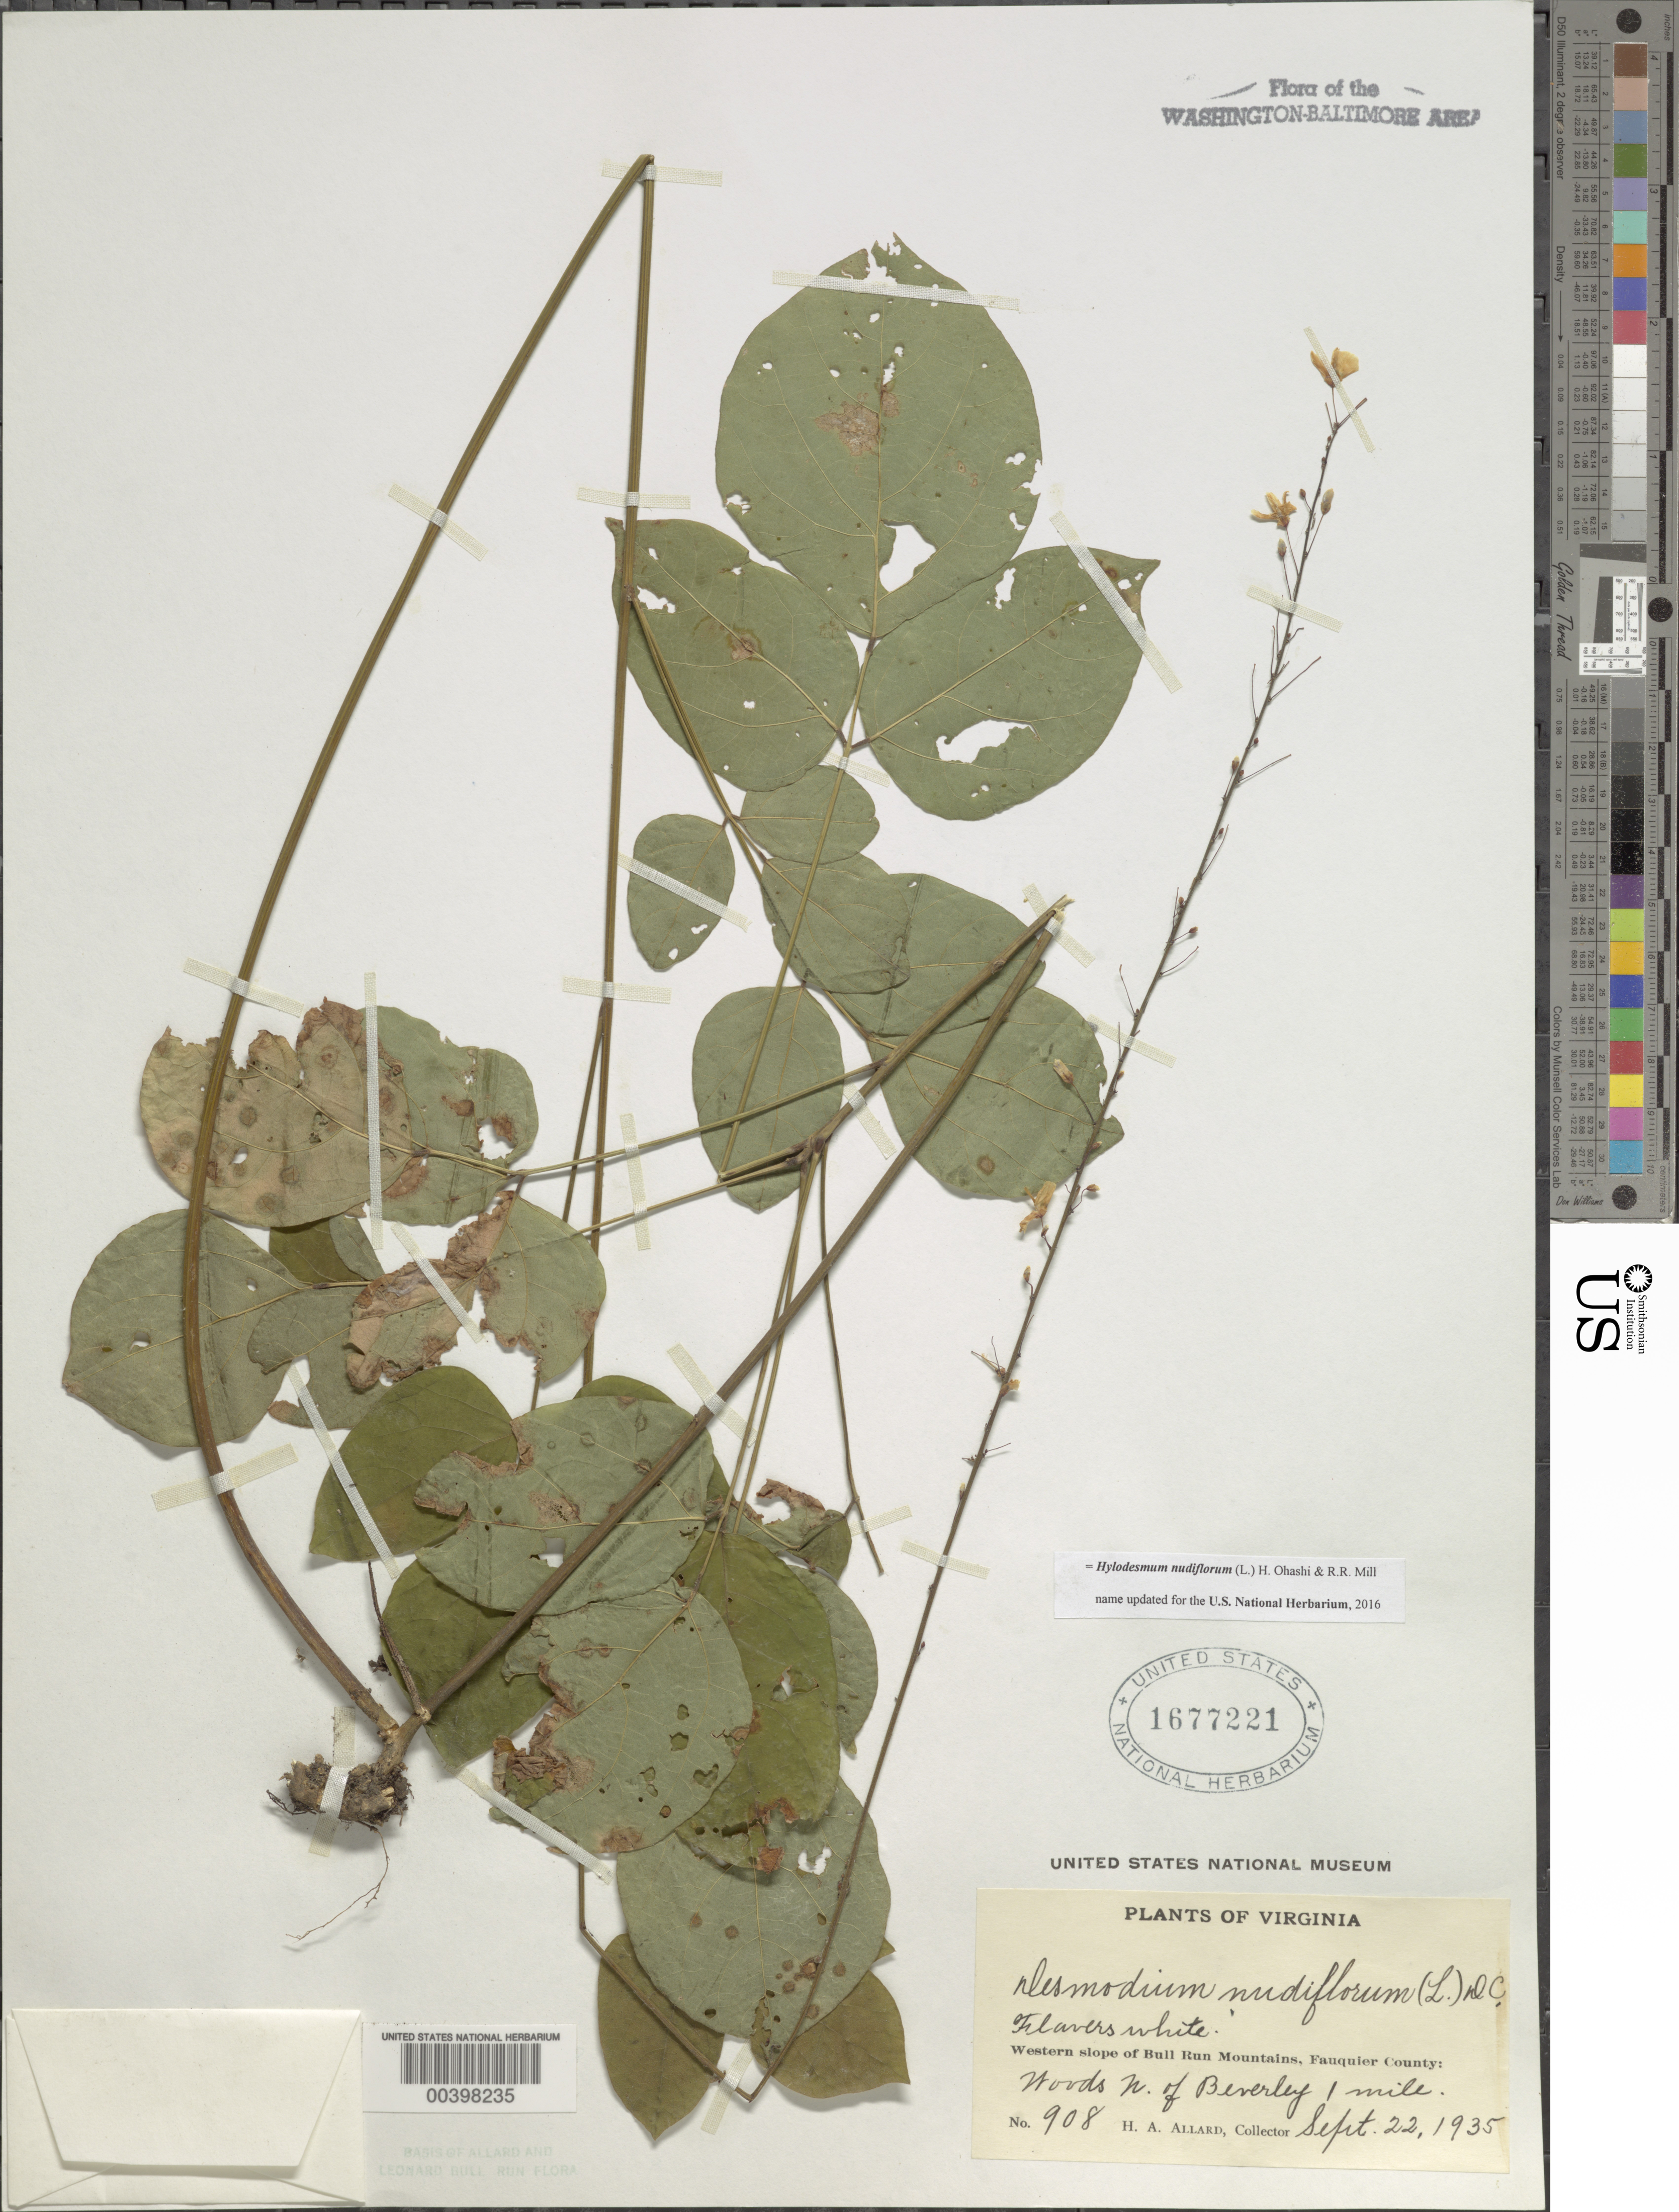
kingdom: Plantae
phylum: Tracheophyta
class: Magnoliopsida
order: Fabales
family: Fabaceae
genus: Hylodesmum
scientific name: Hylodesmum nudiflorum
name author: (L.) H. Ohashi & R.R. Mill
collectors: H. A. Allard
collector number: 908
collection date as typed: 22 Sep 1935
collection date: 1935-09-22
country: United States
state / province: Virginia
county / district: Fauquier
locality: North of Beverley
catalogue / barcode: US 1677221